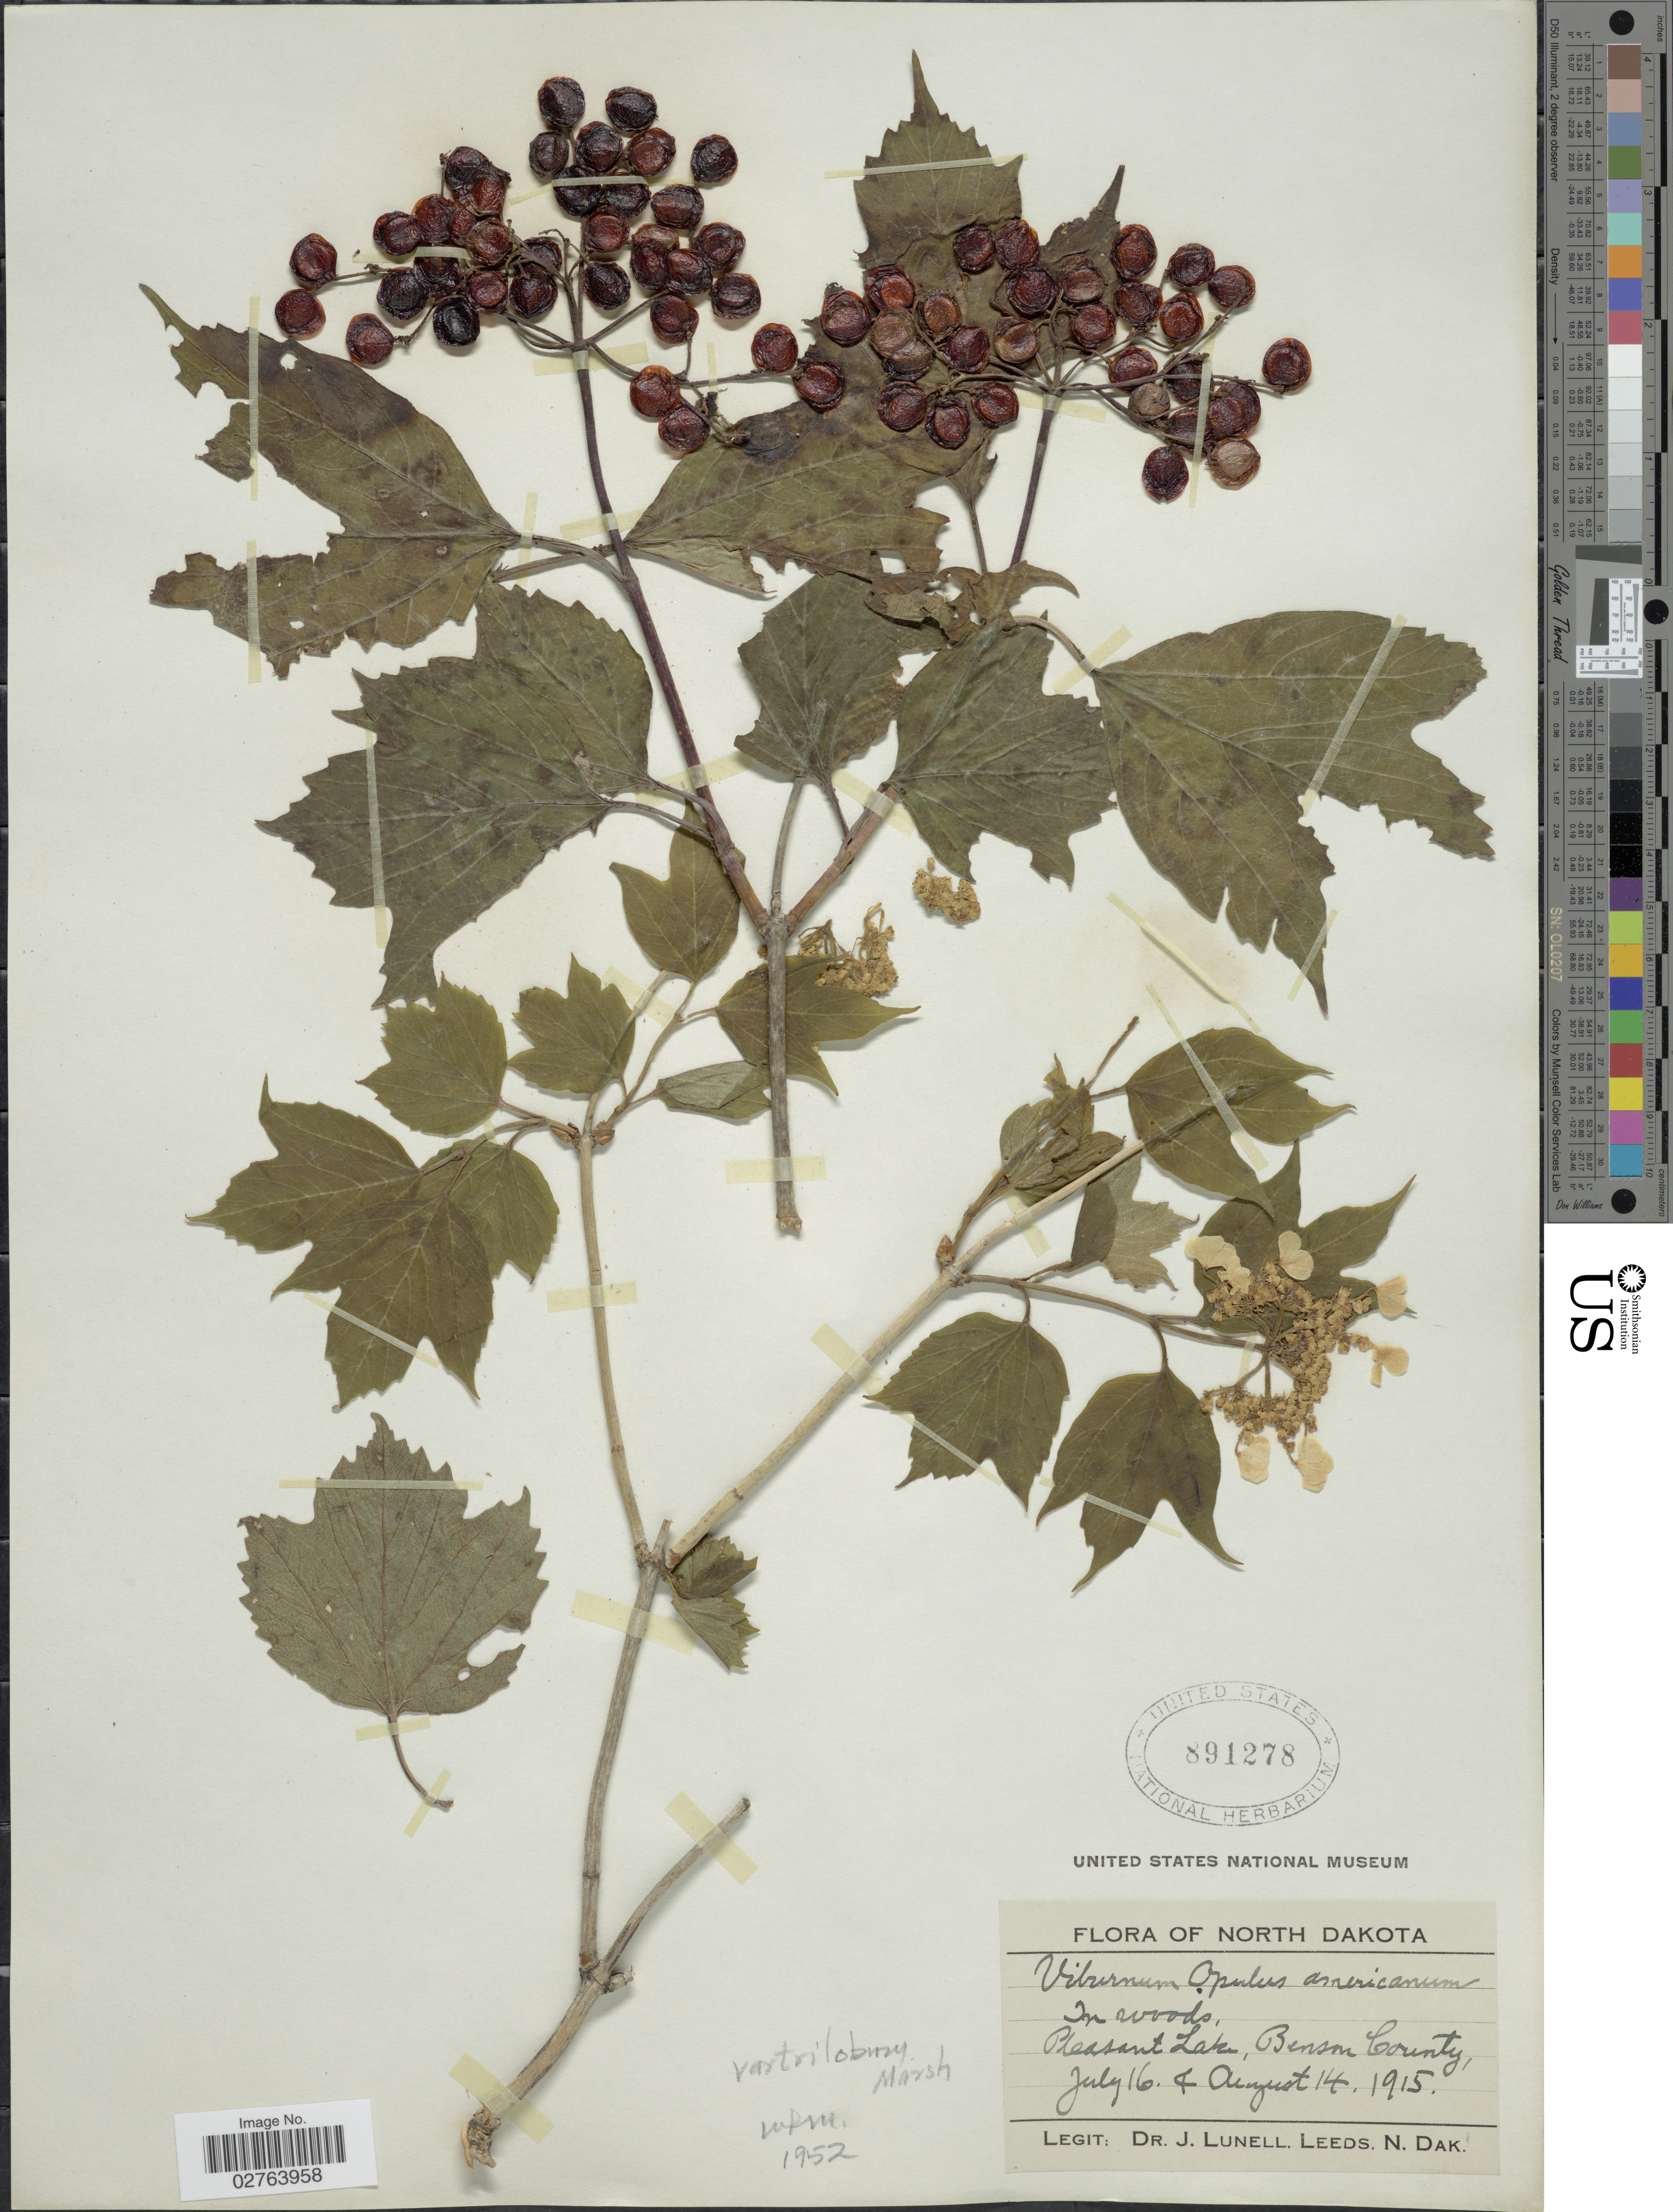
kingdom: Plantae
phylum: Tracheophyta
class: Magnoliopsida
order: Dipsacales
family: Viburnaceae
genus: Viburnum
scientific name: Viburnum opulus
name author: L.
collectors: J. Lunell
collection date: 1915-07-16/1915-08-14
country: United States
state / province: North Dakota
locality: Pleasant Lake, Benson County.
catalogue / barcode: US 891278